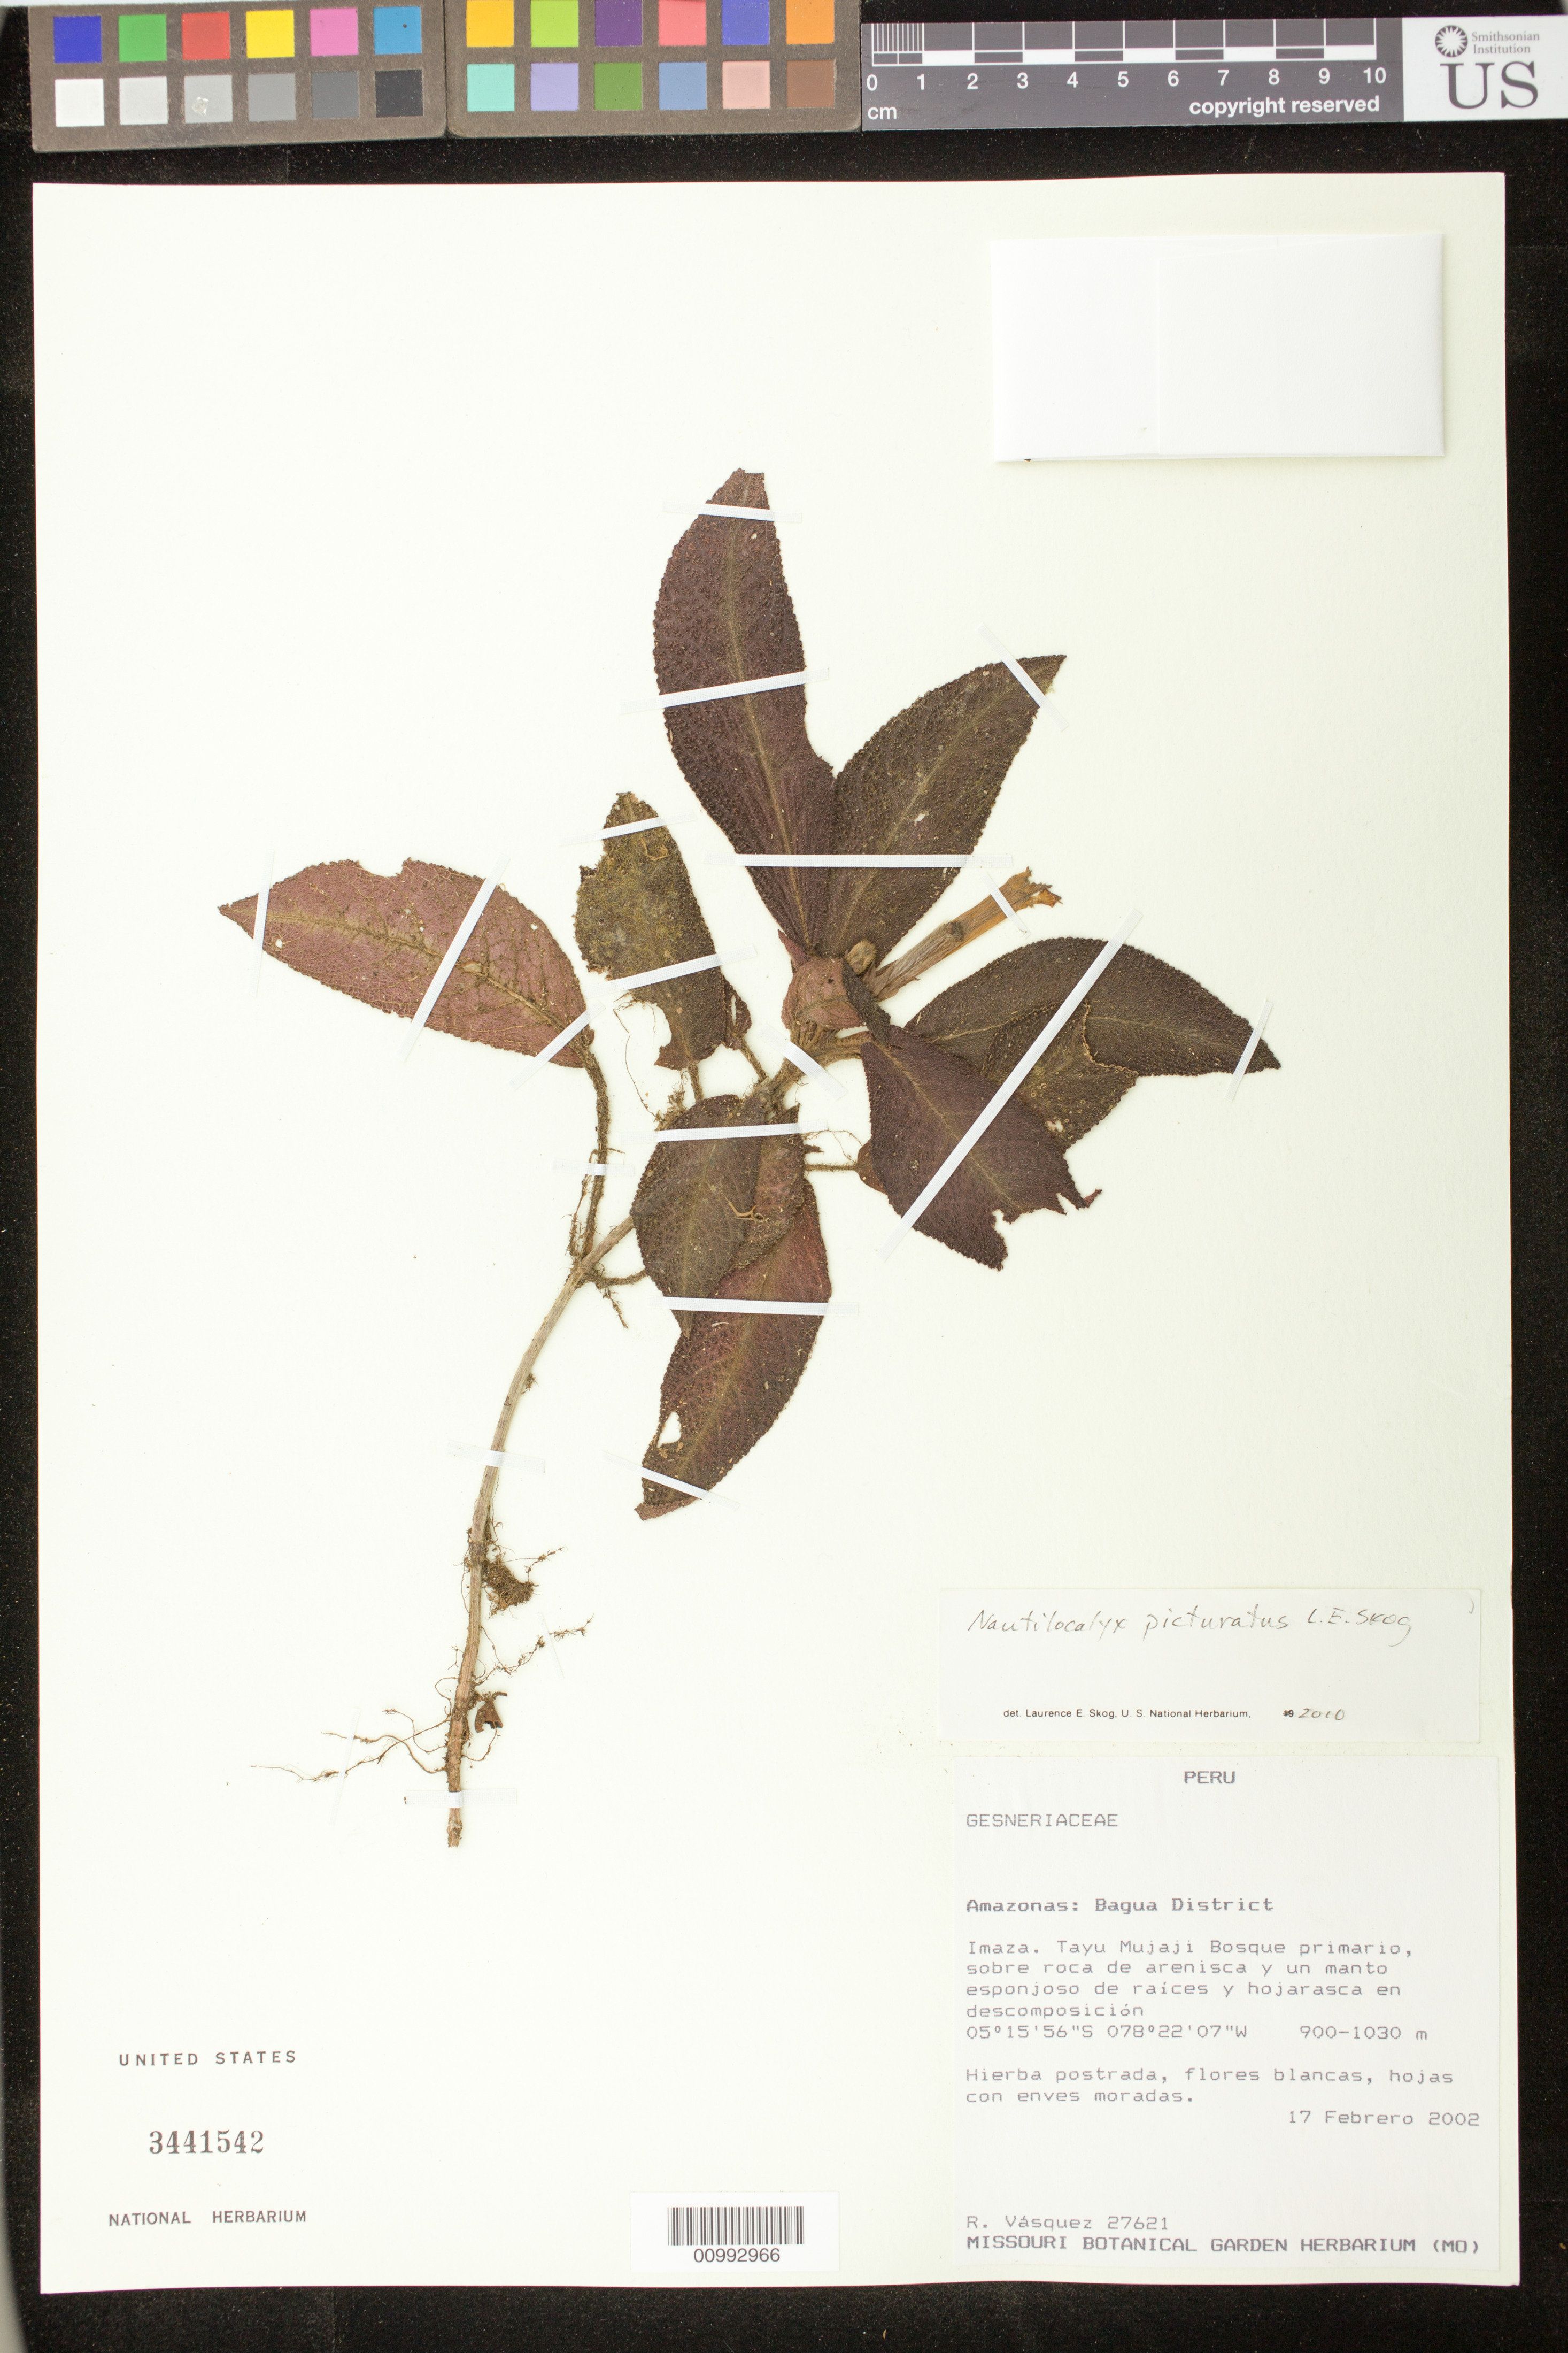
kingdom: Plantae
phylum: Tracheophyta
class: Magnoliopsida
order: Lamiales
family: Gesneriaceae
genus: Nautilocalyx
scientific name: Nautilocalyx picturatus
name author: L.E. Skog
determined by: Skog, Laurence E.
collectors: R. Vásquez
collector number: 27621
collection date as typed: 17 Feb 2002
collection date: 2002-02-17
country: Peru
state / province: Amazonas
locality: Amazonas: Bagua District. Imaza. Tayu Mujaji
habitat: Bosque primario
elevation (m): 900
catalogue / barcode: US 3441542